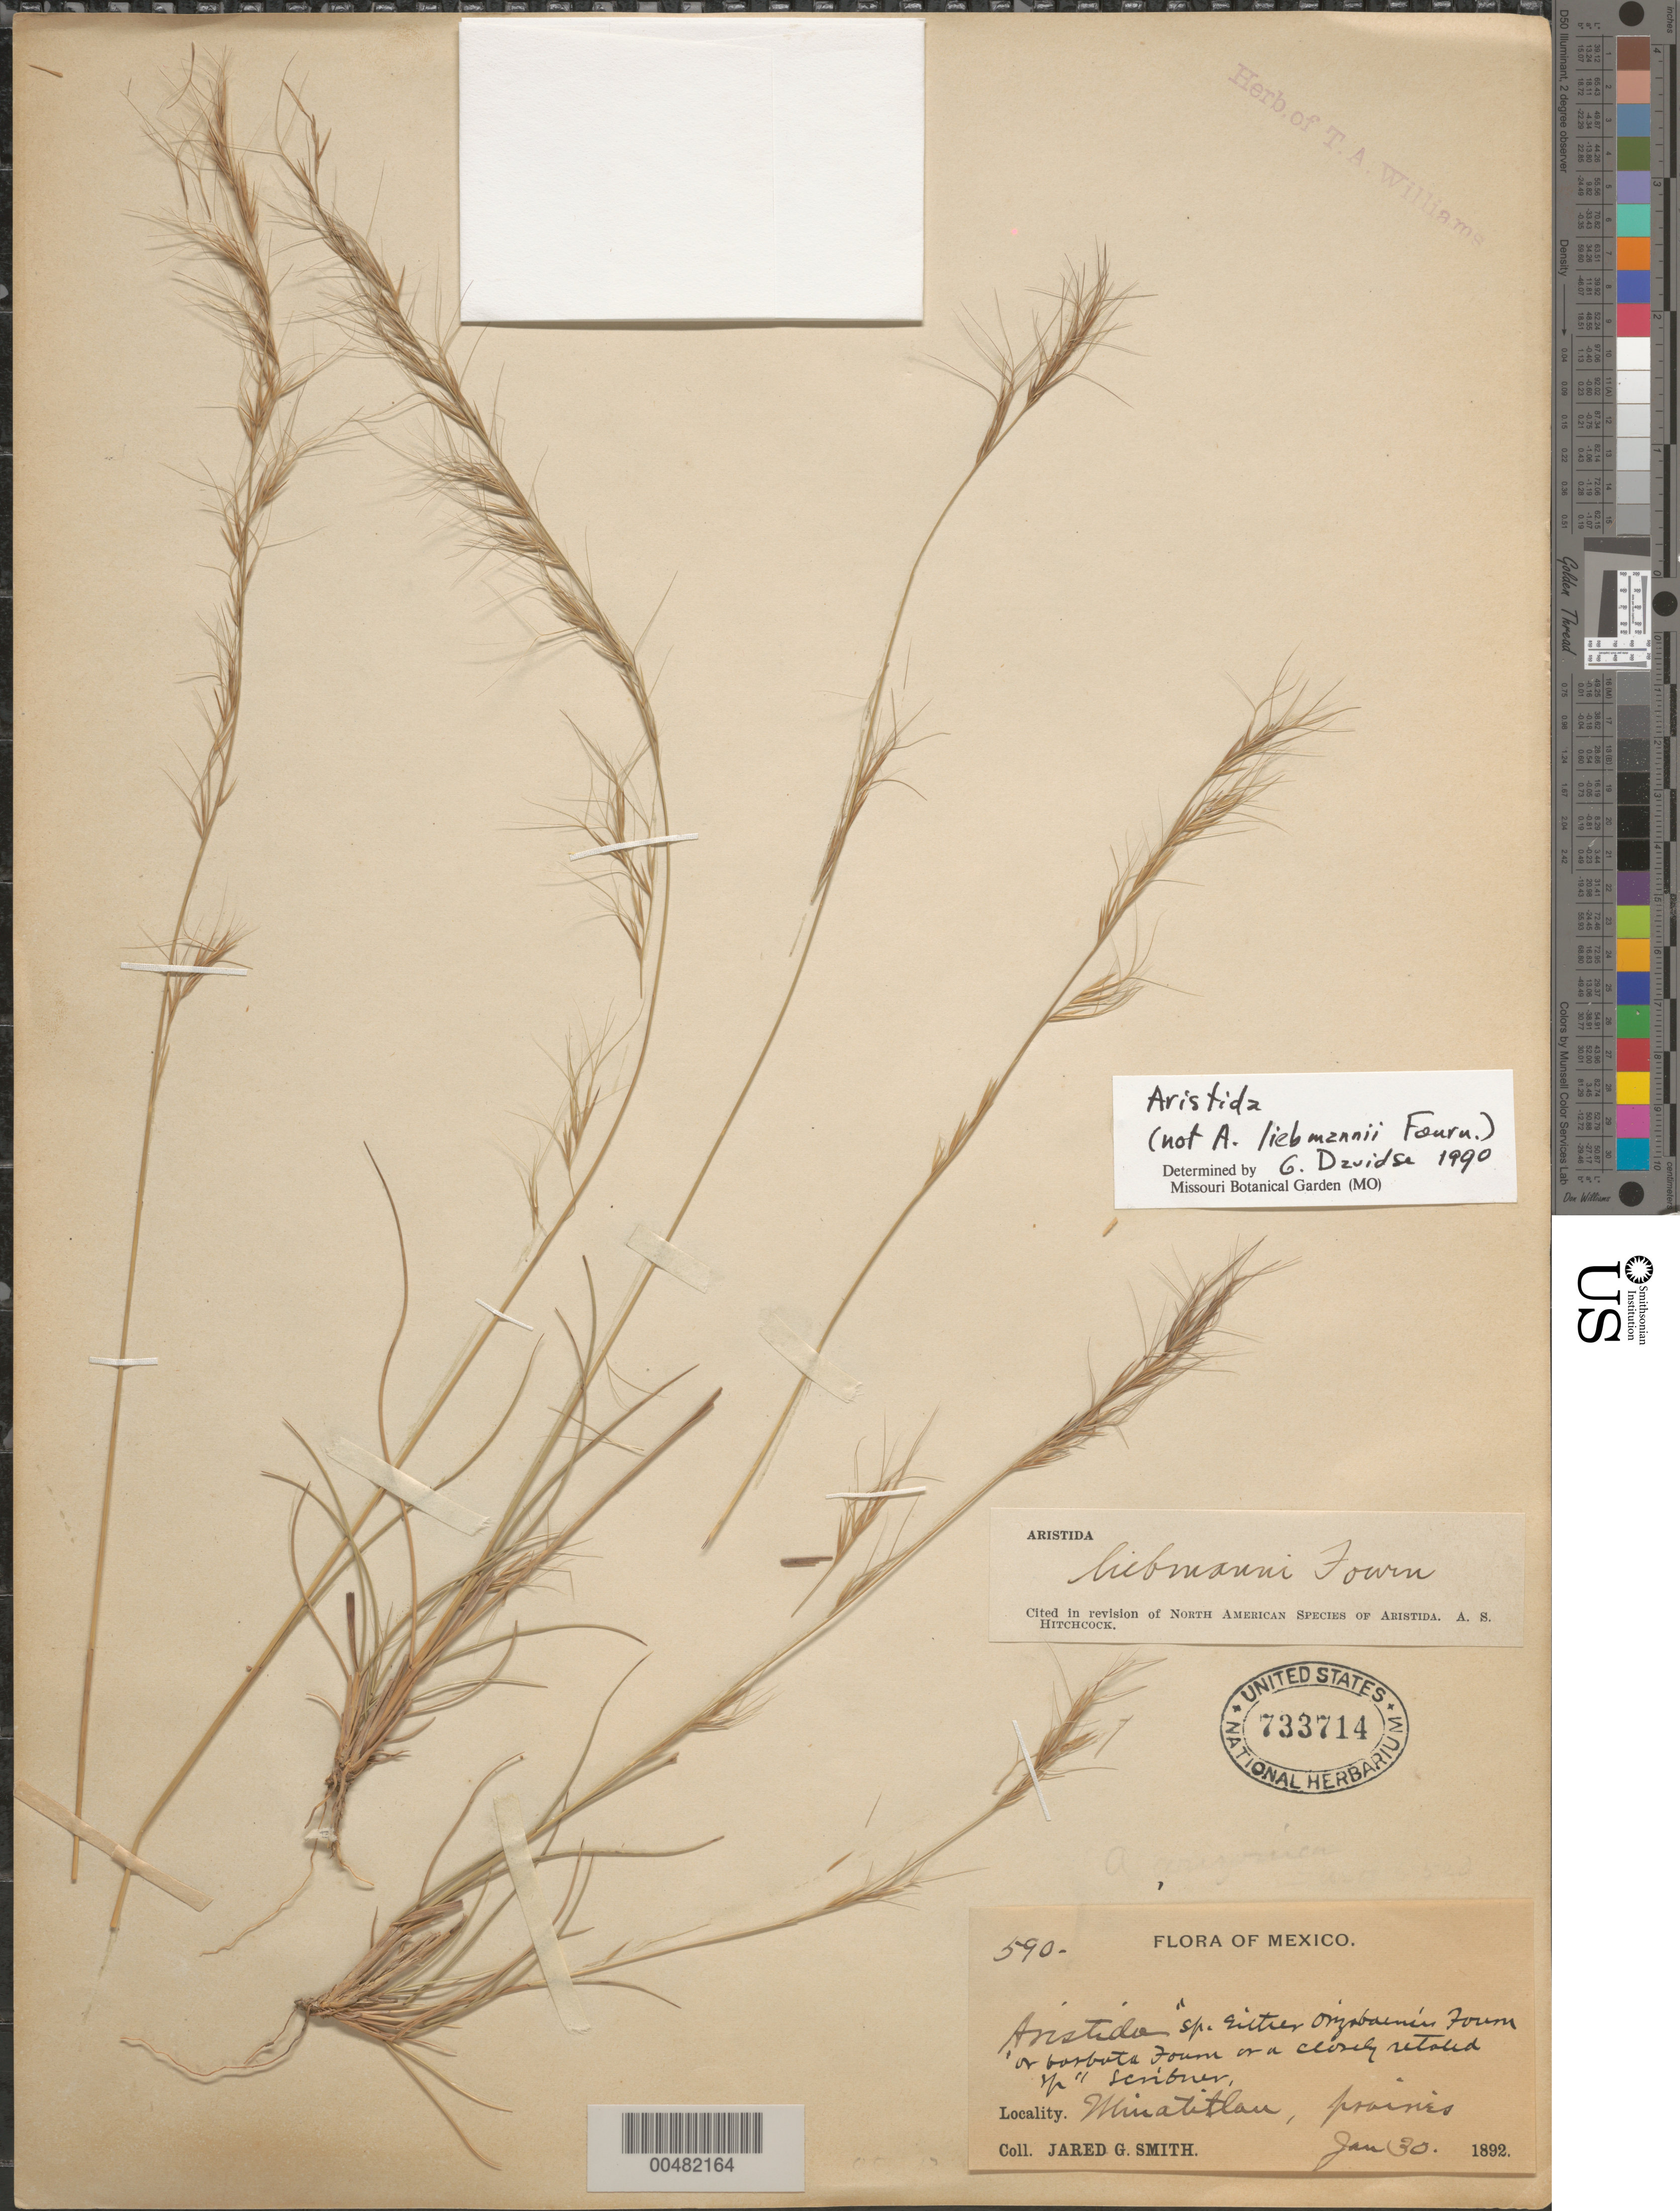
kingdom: Plantae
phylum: Tracheophyta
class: Liliopsida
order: Poales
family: Poaceae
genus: Aristida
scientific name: Aristida sp.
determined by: Davidse, Gerrit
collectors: J. G. Smith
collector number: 590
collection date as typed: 30 Jan 1892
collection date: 1892-01-30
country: Mexico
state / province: Veracruz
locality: Minatitlán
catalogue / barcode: US 733714